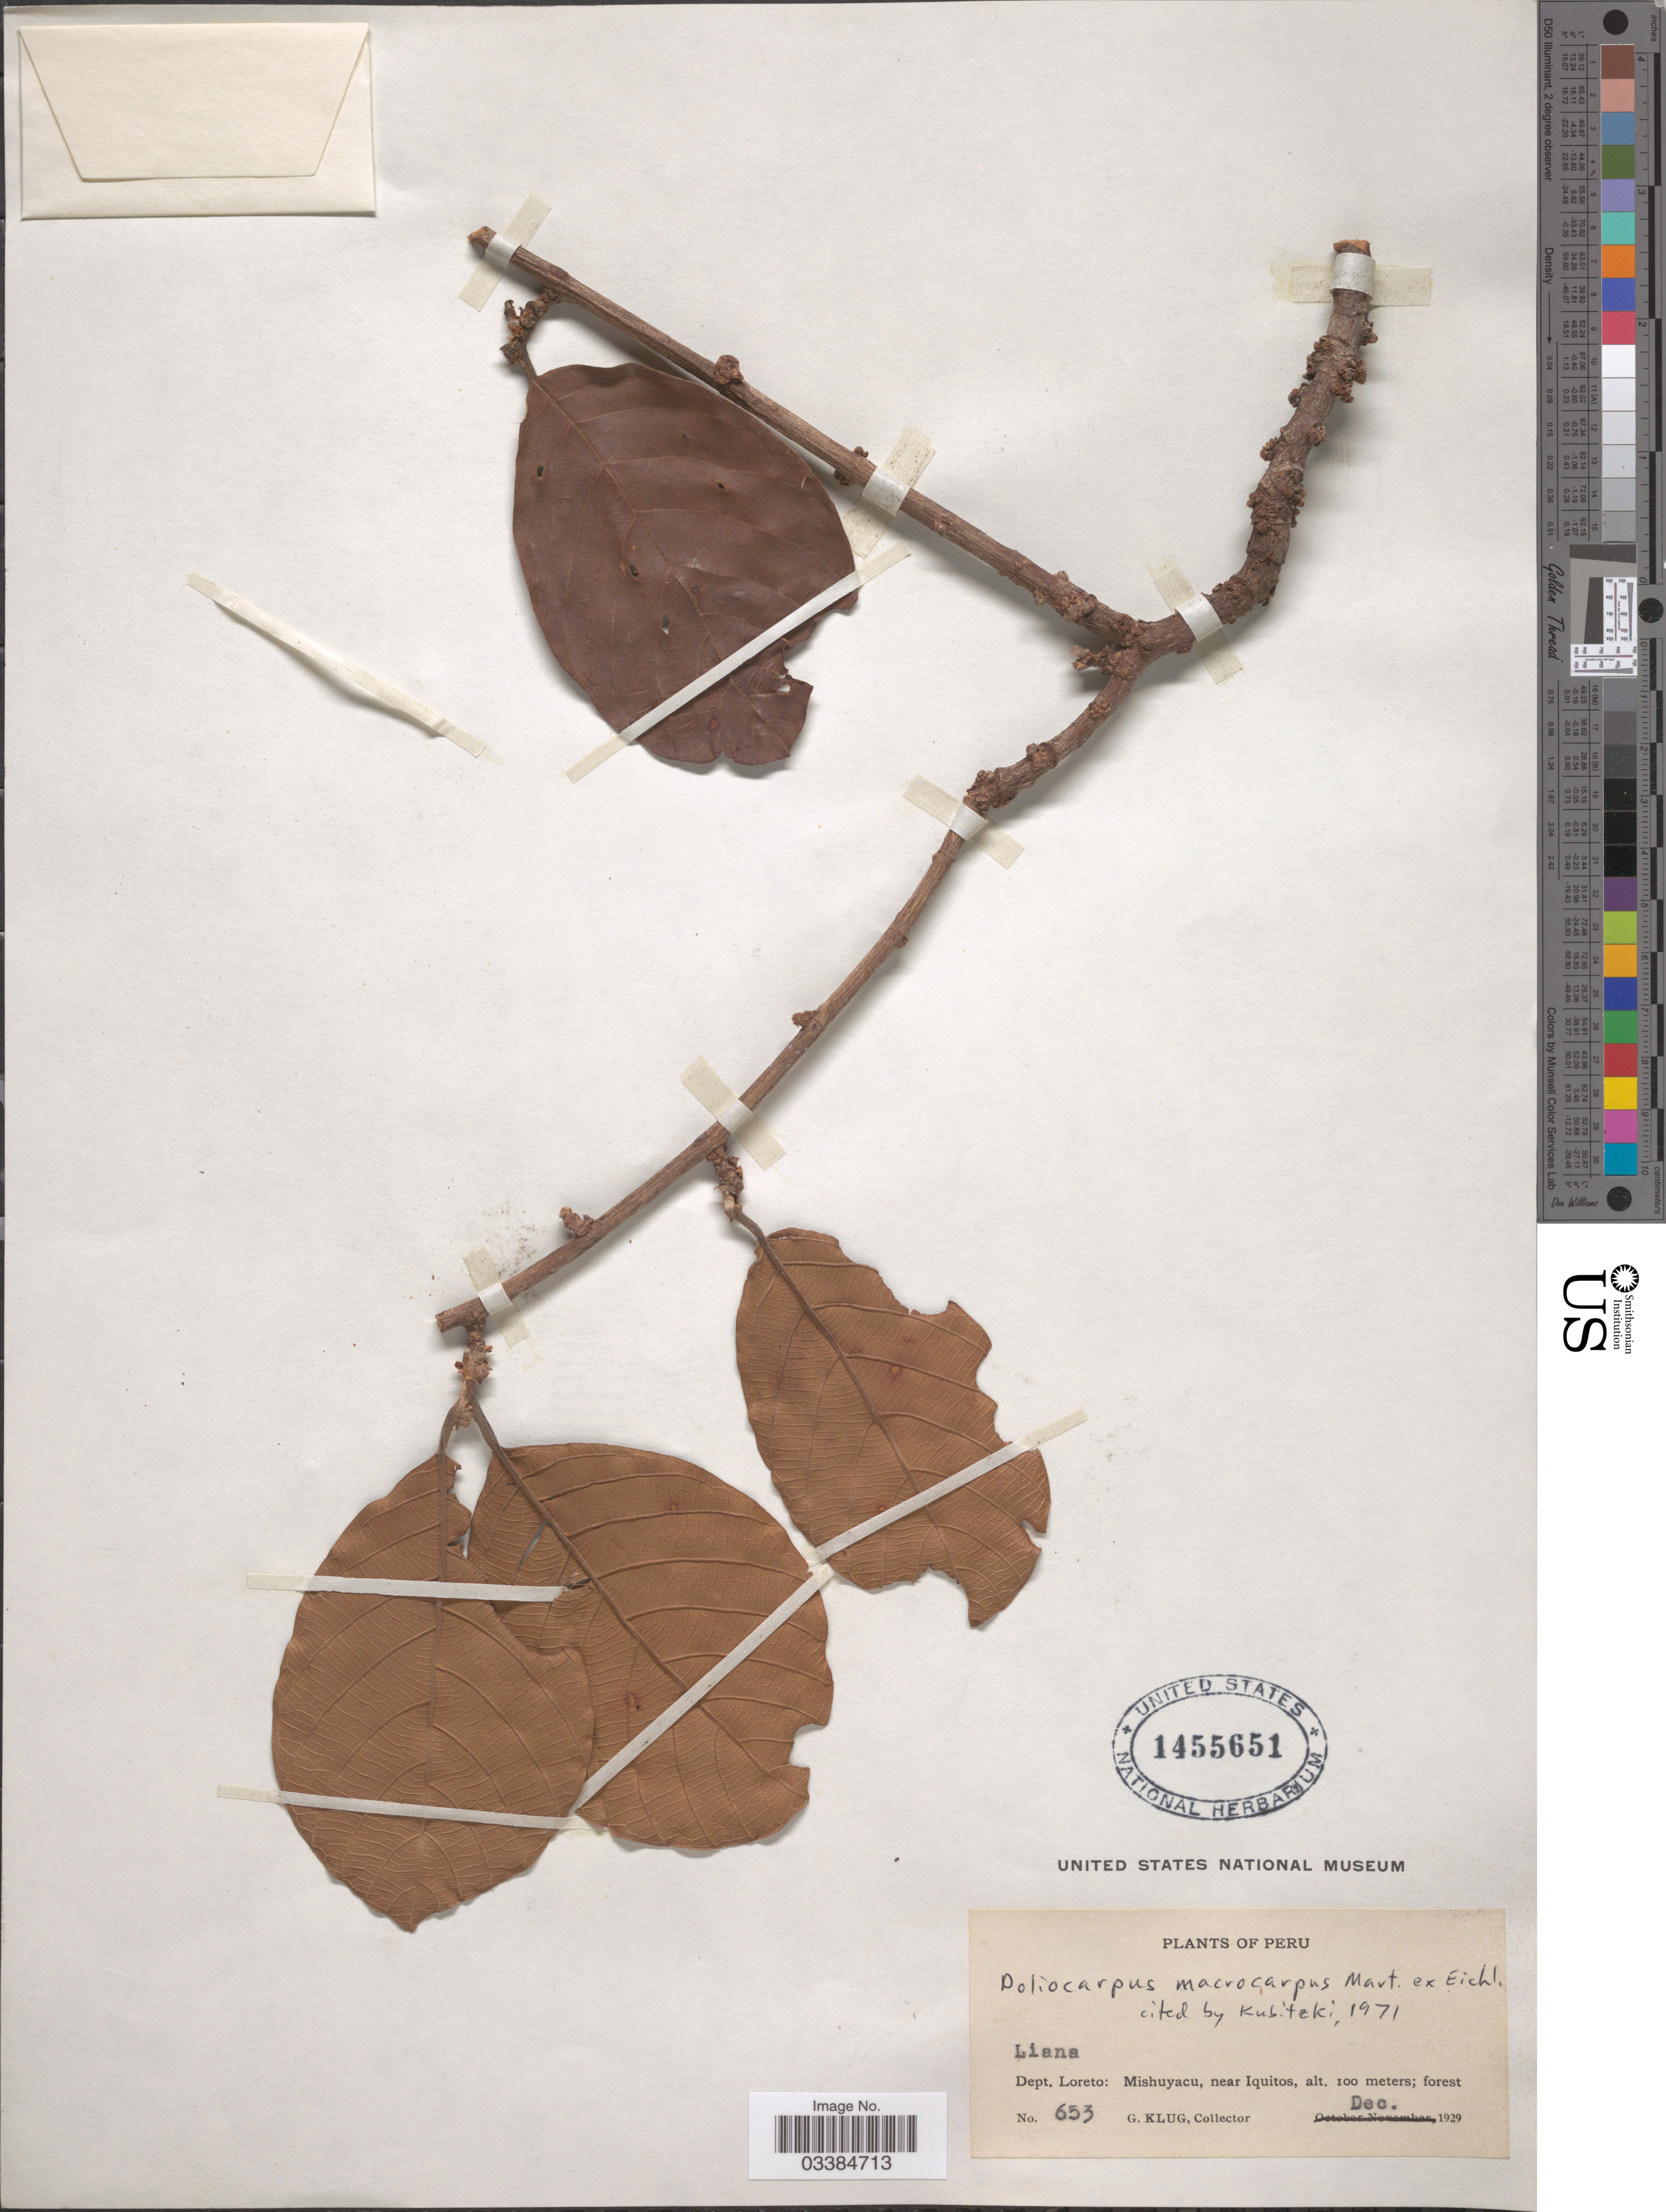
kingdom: Plantae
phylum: Tracheophyta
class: Magnoliopsida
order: Dilleniales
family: Dilleniaceae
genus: Doliocarpus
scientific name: Doliocarpus macrocarpus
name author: Mart. ex Eichler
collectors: G. Klug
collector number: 653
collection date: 1929-12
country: Peru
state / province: Loreto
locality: Dept. Loreto: Mishuyacu, near Iquitos.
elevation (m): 100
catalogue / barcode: US 1455651